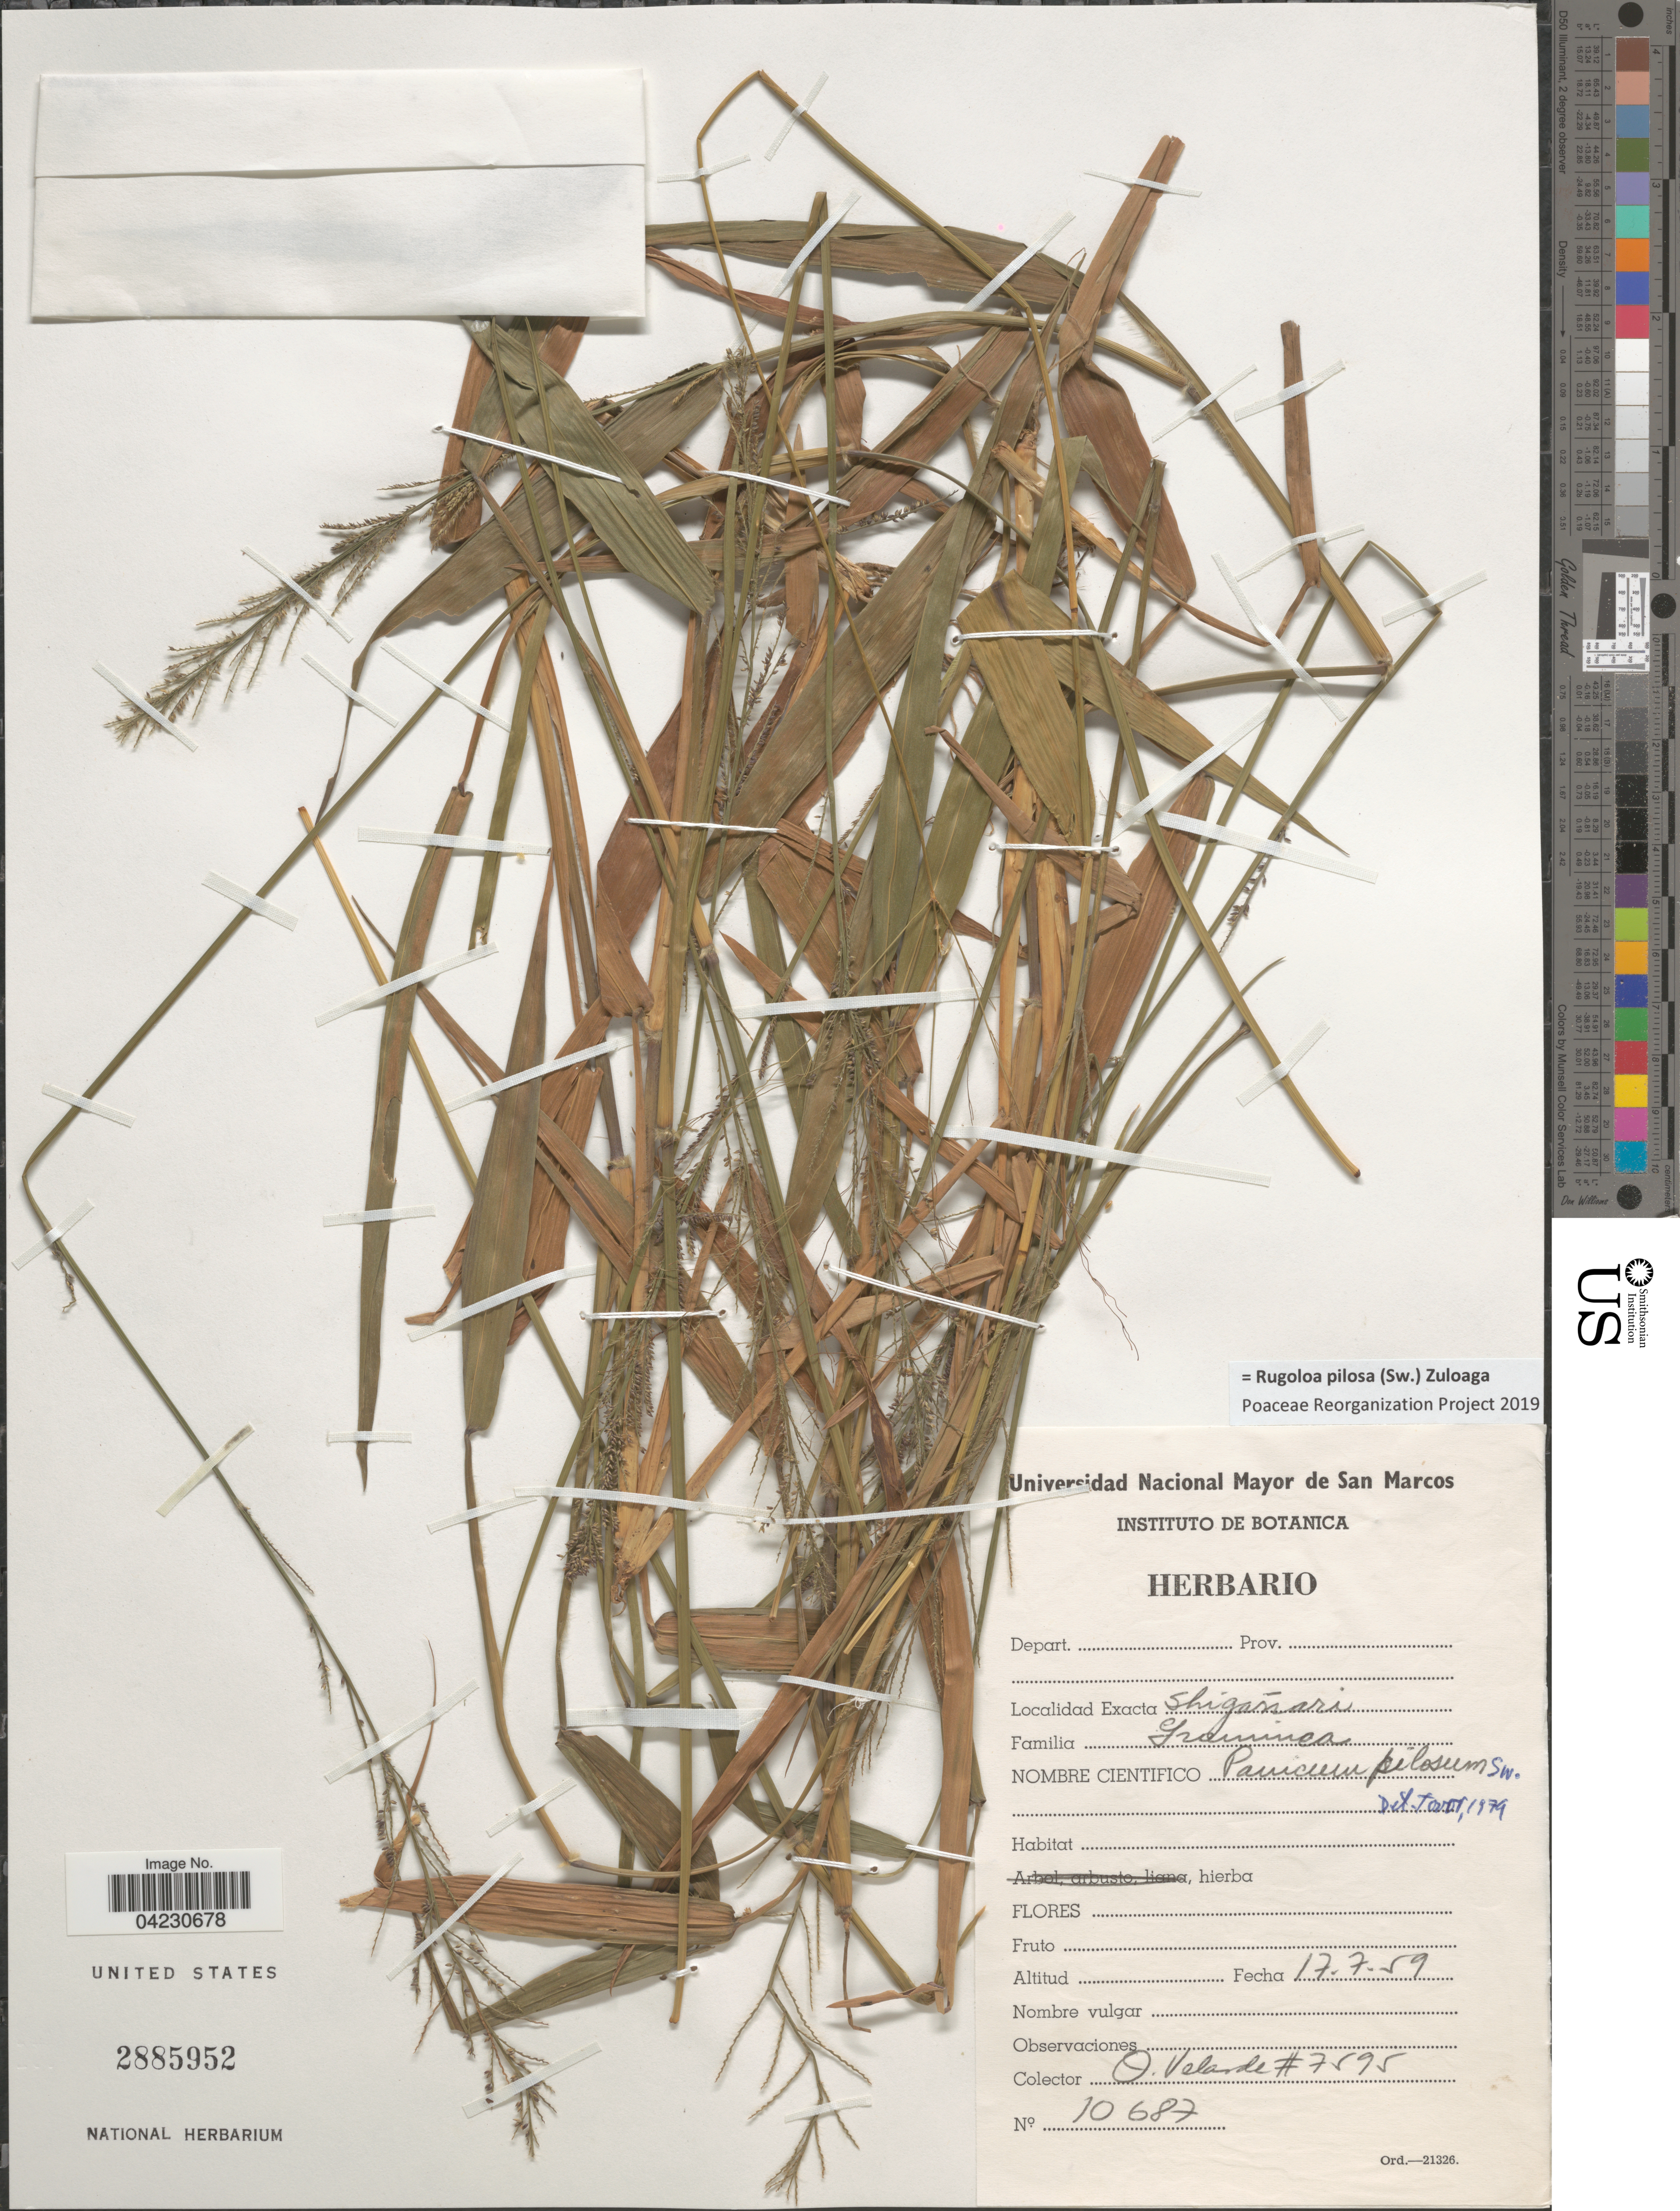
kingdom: Plantae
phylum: Tracheophyta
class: Liliopsida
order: Poales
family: Poaceae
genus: Rugoloa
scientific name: Rugoloa pilosa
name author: (Sw.) Zuloaga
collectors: O. Velarde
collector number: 7595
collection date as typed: Transcribed d/m/y: 17/7/59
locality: Shigañari.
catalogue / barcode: US 2885952